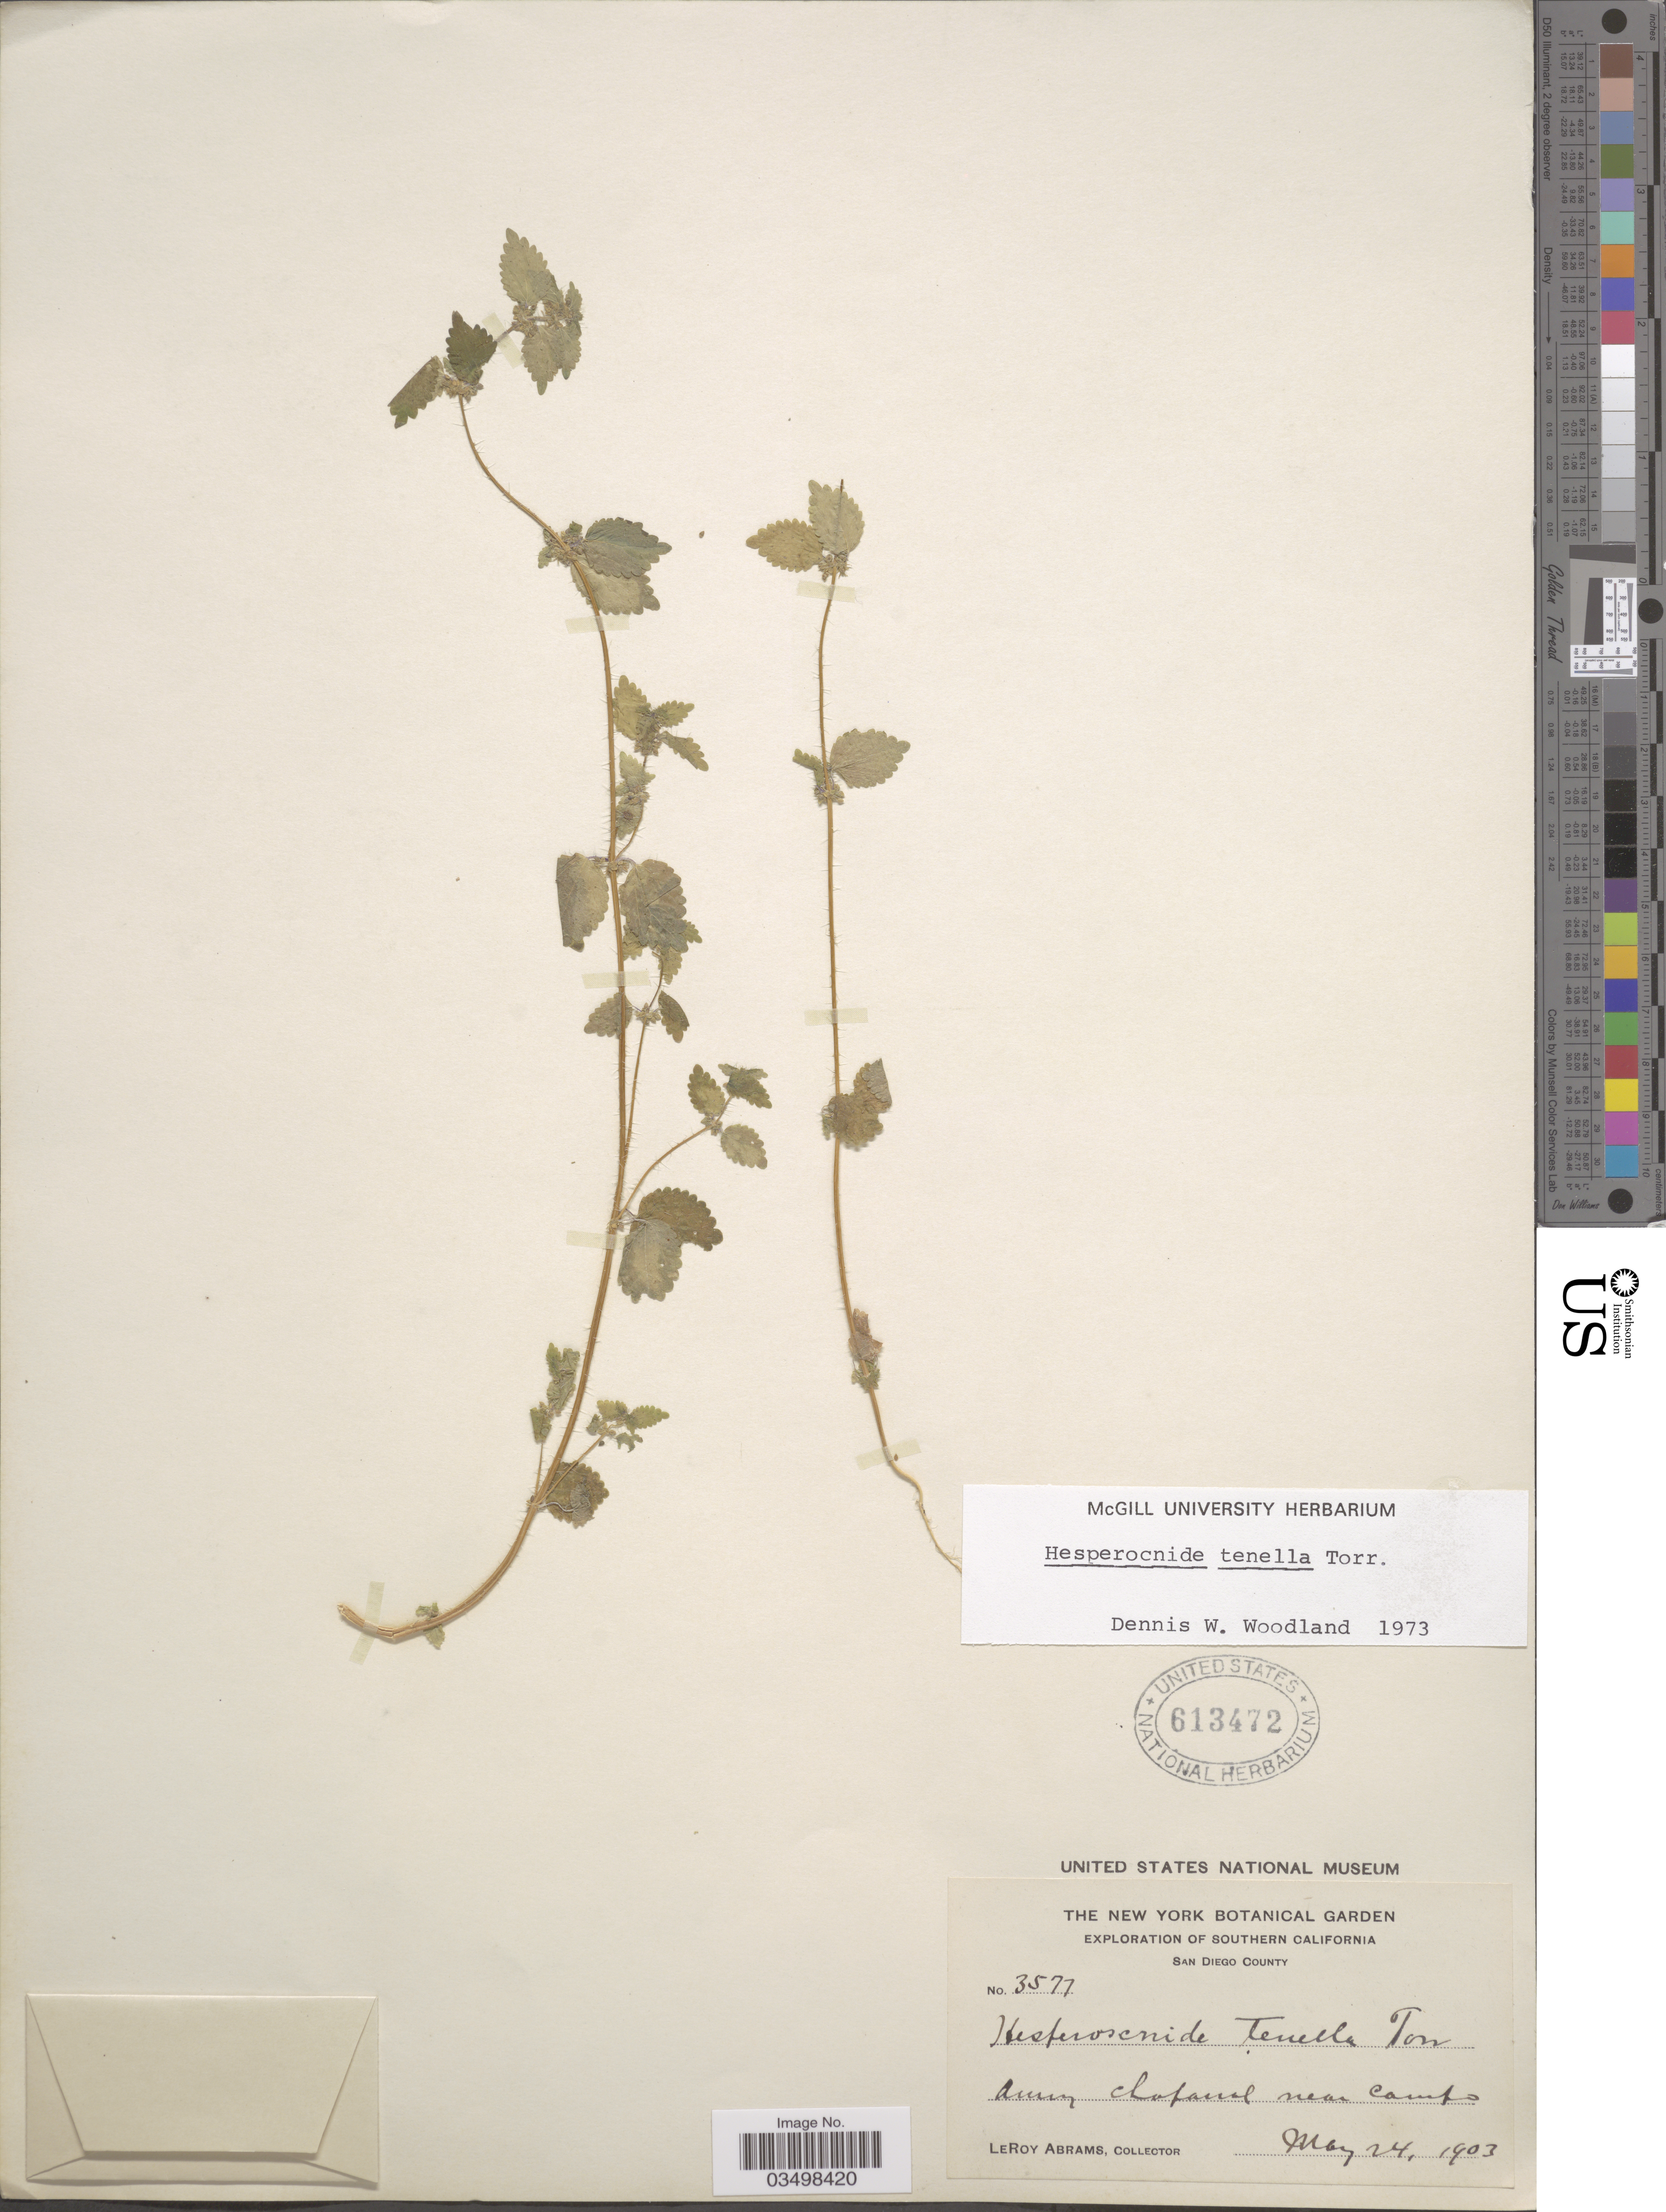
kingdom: Plantae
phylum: Tracheophyta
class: Magnoliopsida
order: Rosales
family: Urticaceae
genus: Hesperocnide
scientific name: Hesperocnide tenella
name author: Torr.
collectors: L. Abrams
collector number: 3577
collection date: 1903-05-24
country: United States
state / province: California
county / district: San Diego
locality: Southern California. San Diego County. Among chaparral near camp.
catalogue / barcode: US 613472